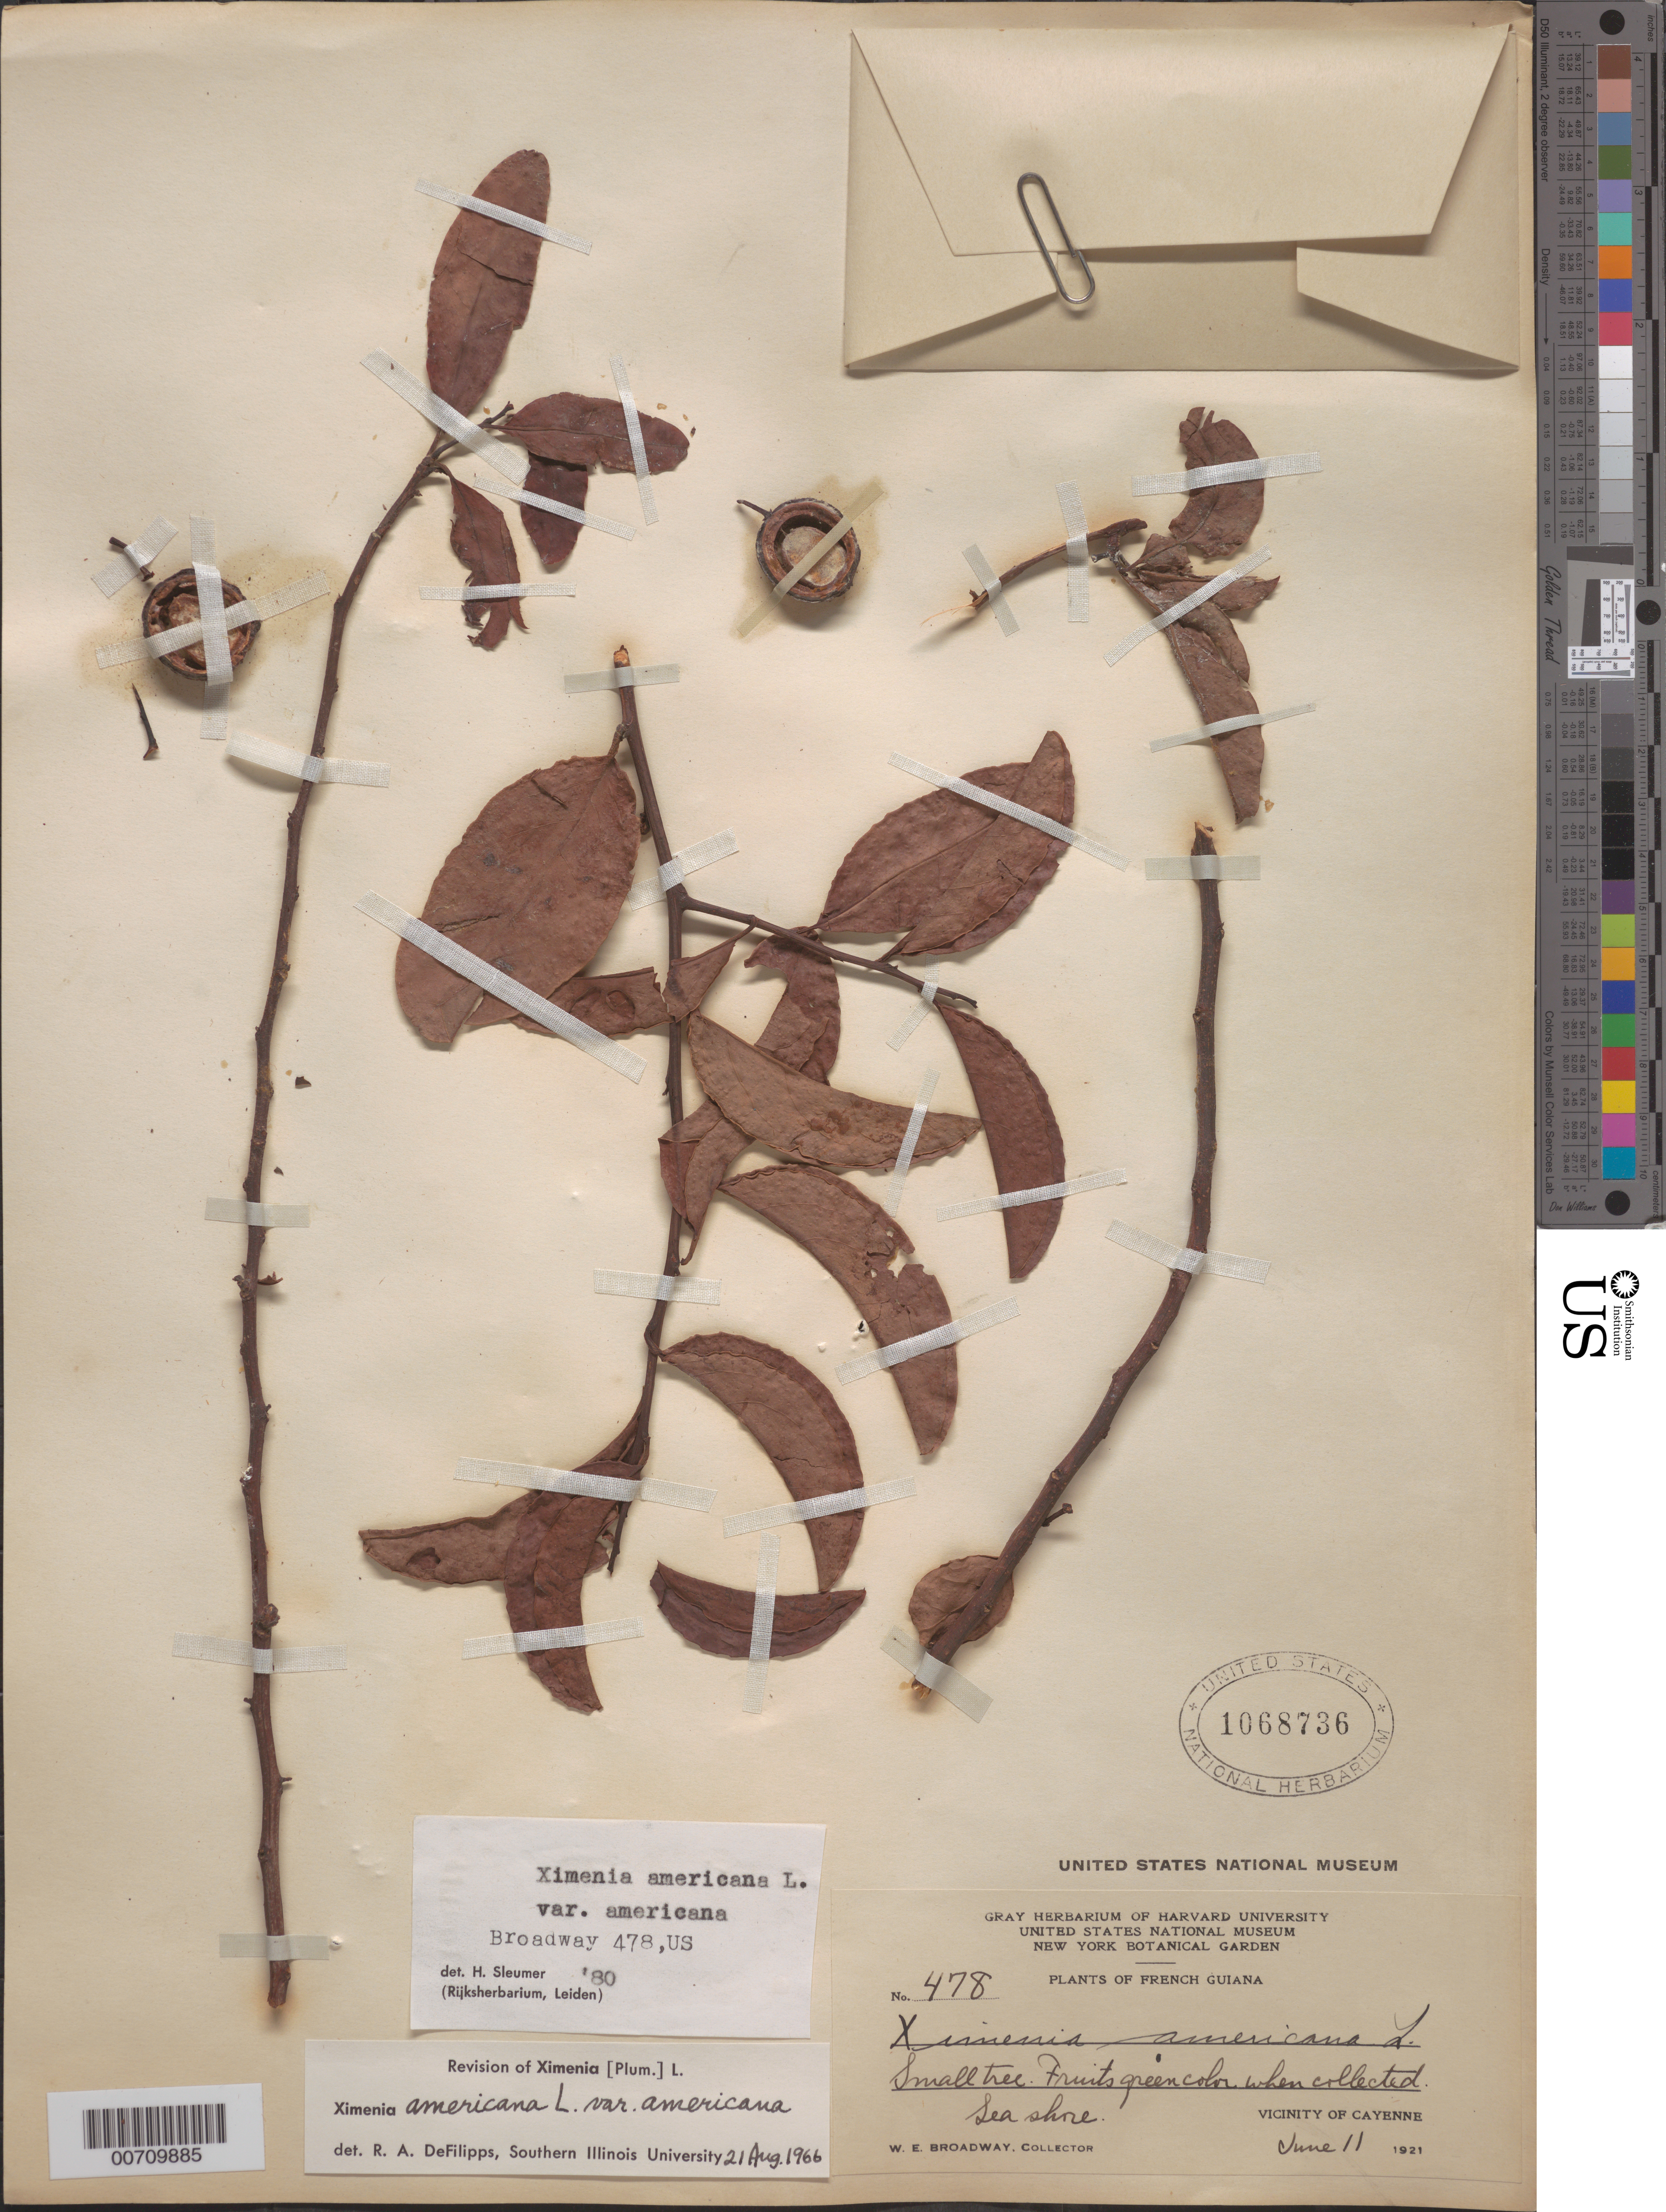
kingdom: Plantae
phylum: Tracheophyta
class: Magnoliopsida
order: Santalales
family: Ximeniaceae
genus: Ximenia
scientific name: Ximenia americana var. americana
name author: L.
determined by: Steyermark, Julian A., (VEN)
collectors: W. E. Broadway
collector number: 478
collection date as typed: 11-Jun-21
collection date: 1921-06-11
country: French Guiana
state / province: Cayenne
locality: Cayenne, vic.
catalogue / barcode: US 1068736